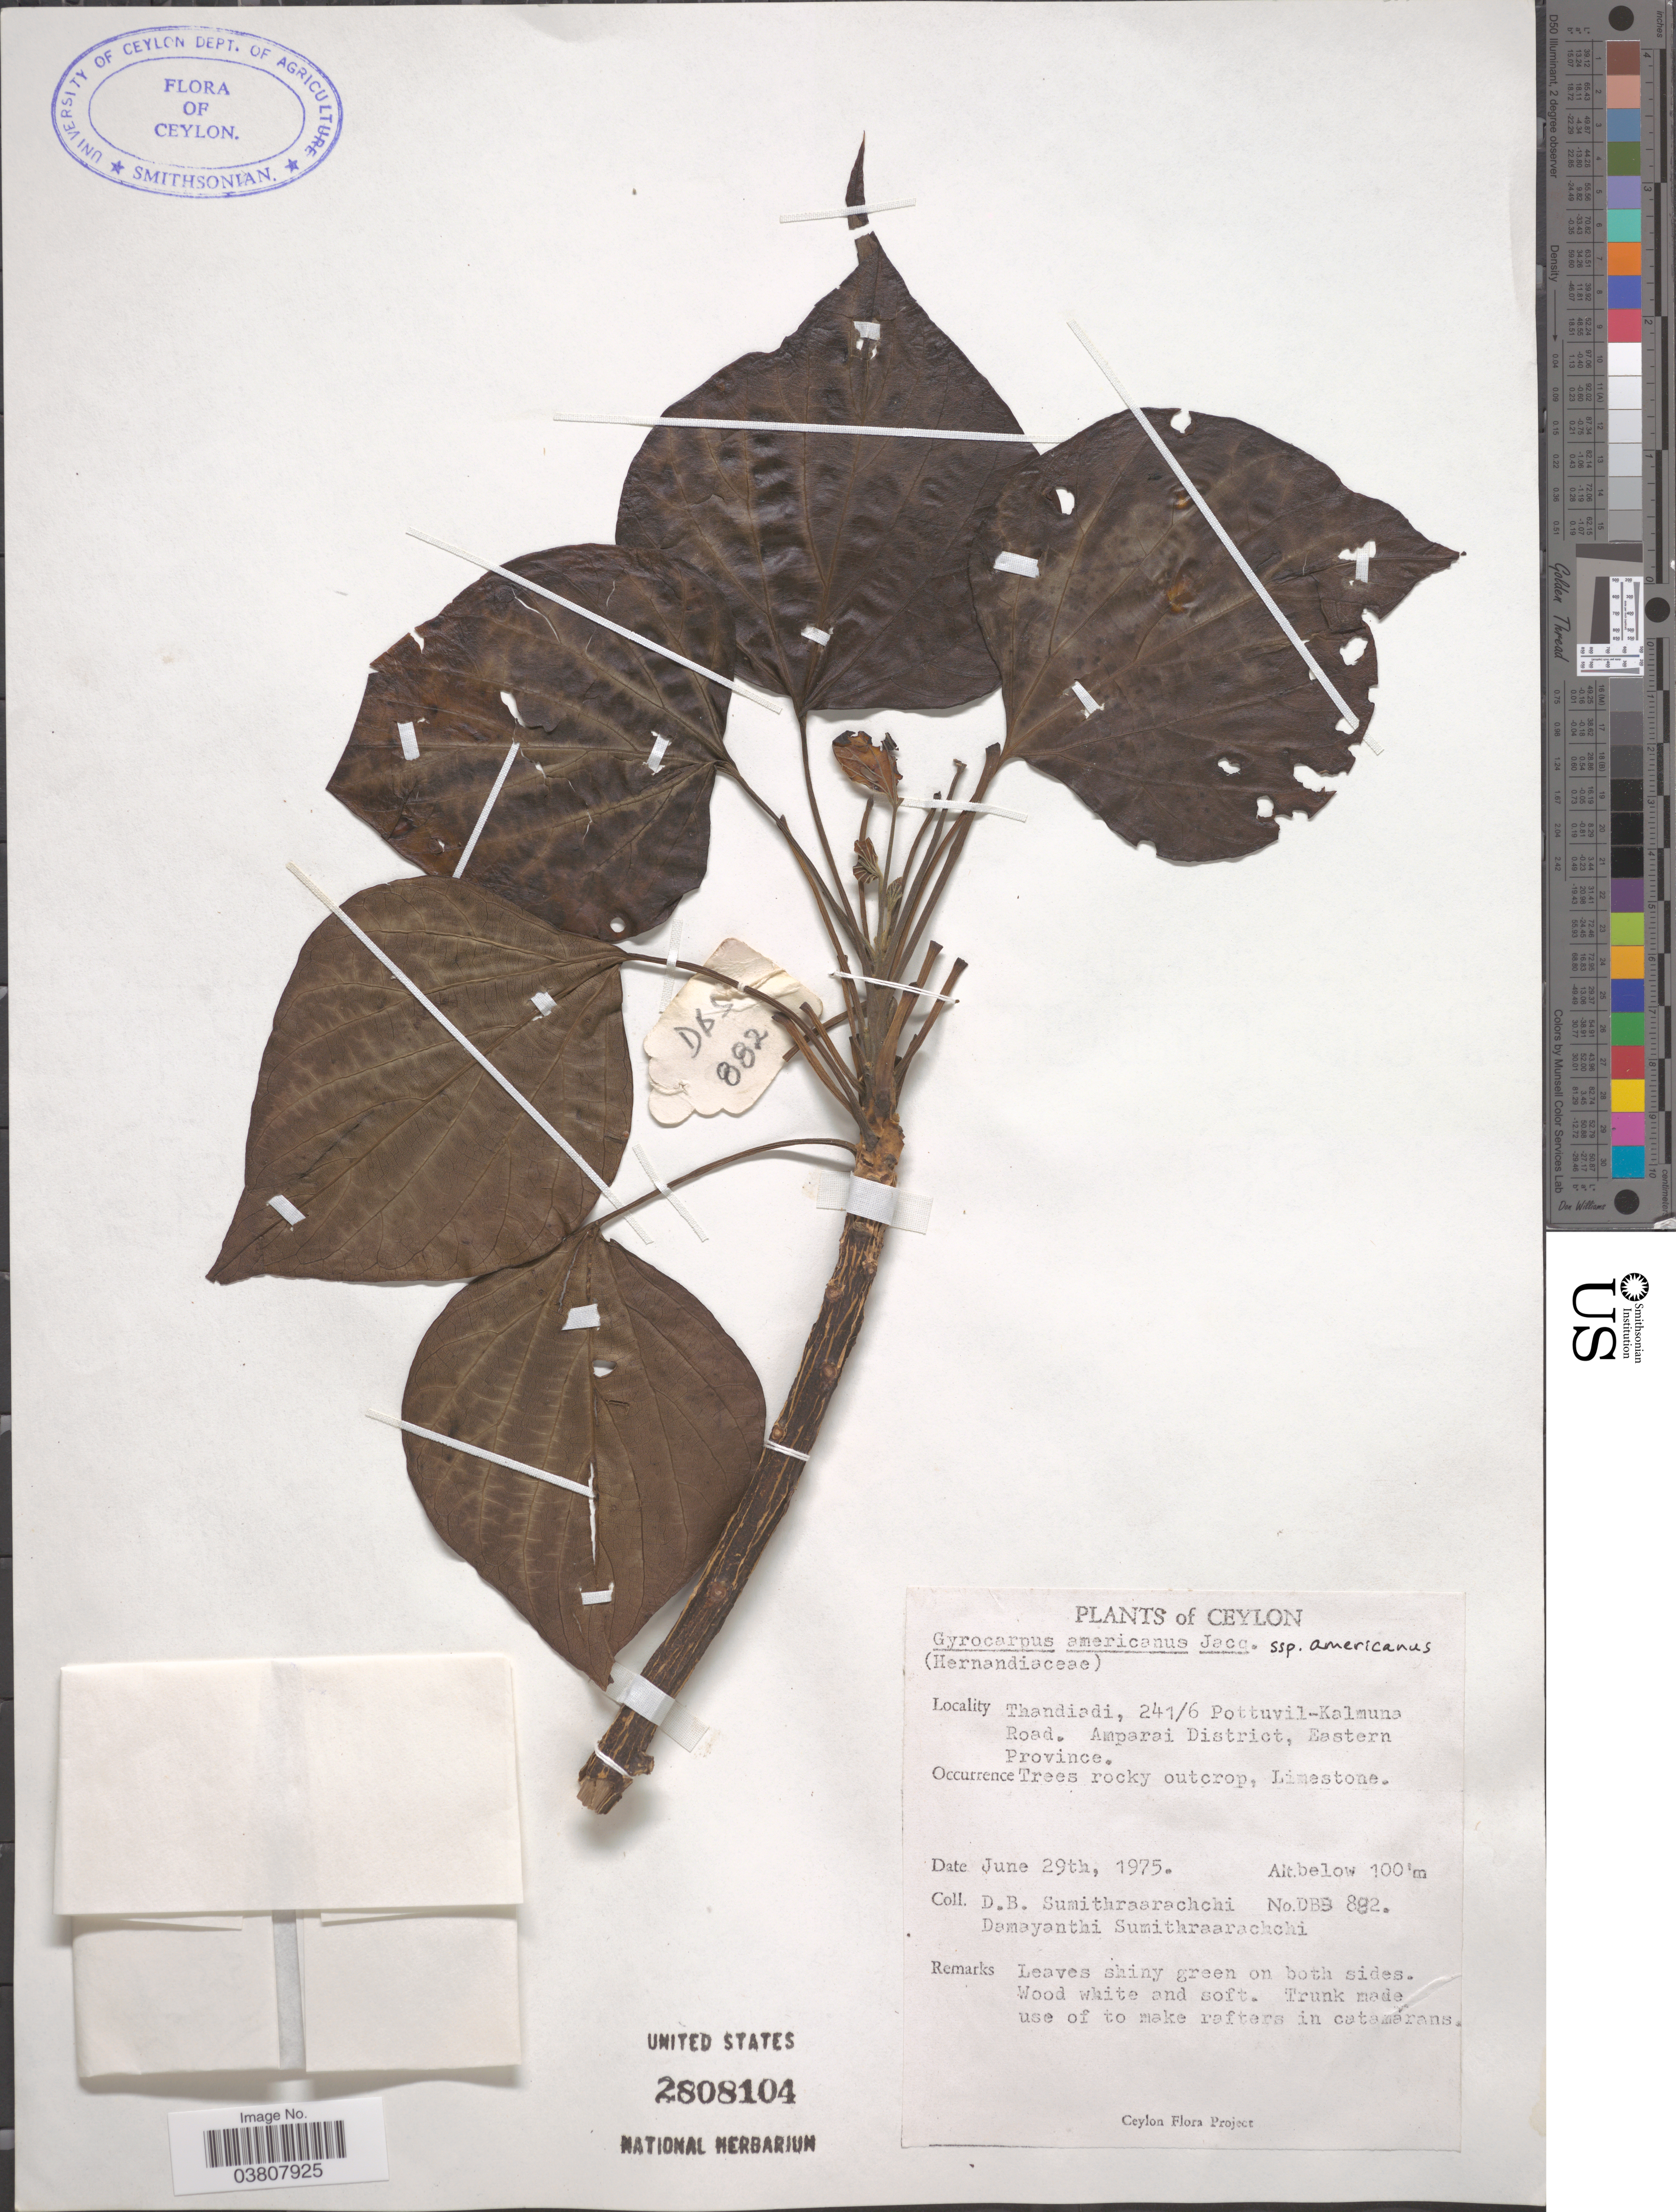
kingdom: Plantae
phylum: Tracheophyta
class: Magnoliopsida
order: Laurales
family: Hernandiaceae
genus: Gyrocarpus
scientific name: Gyrocarpus americanus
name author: Jacq.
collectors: D. B. Sumithraarachchi & D. Sumithraarachchi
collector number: DBS882*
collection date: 1975-06-29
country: Sri Lanka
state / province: Eastern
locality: Ceylon. Thandiadi, 241/6 Pottuvil-Kalmuna Road. Amparai District.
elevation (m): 100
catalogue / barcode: US 2808104